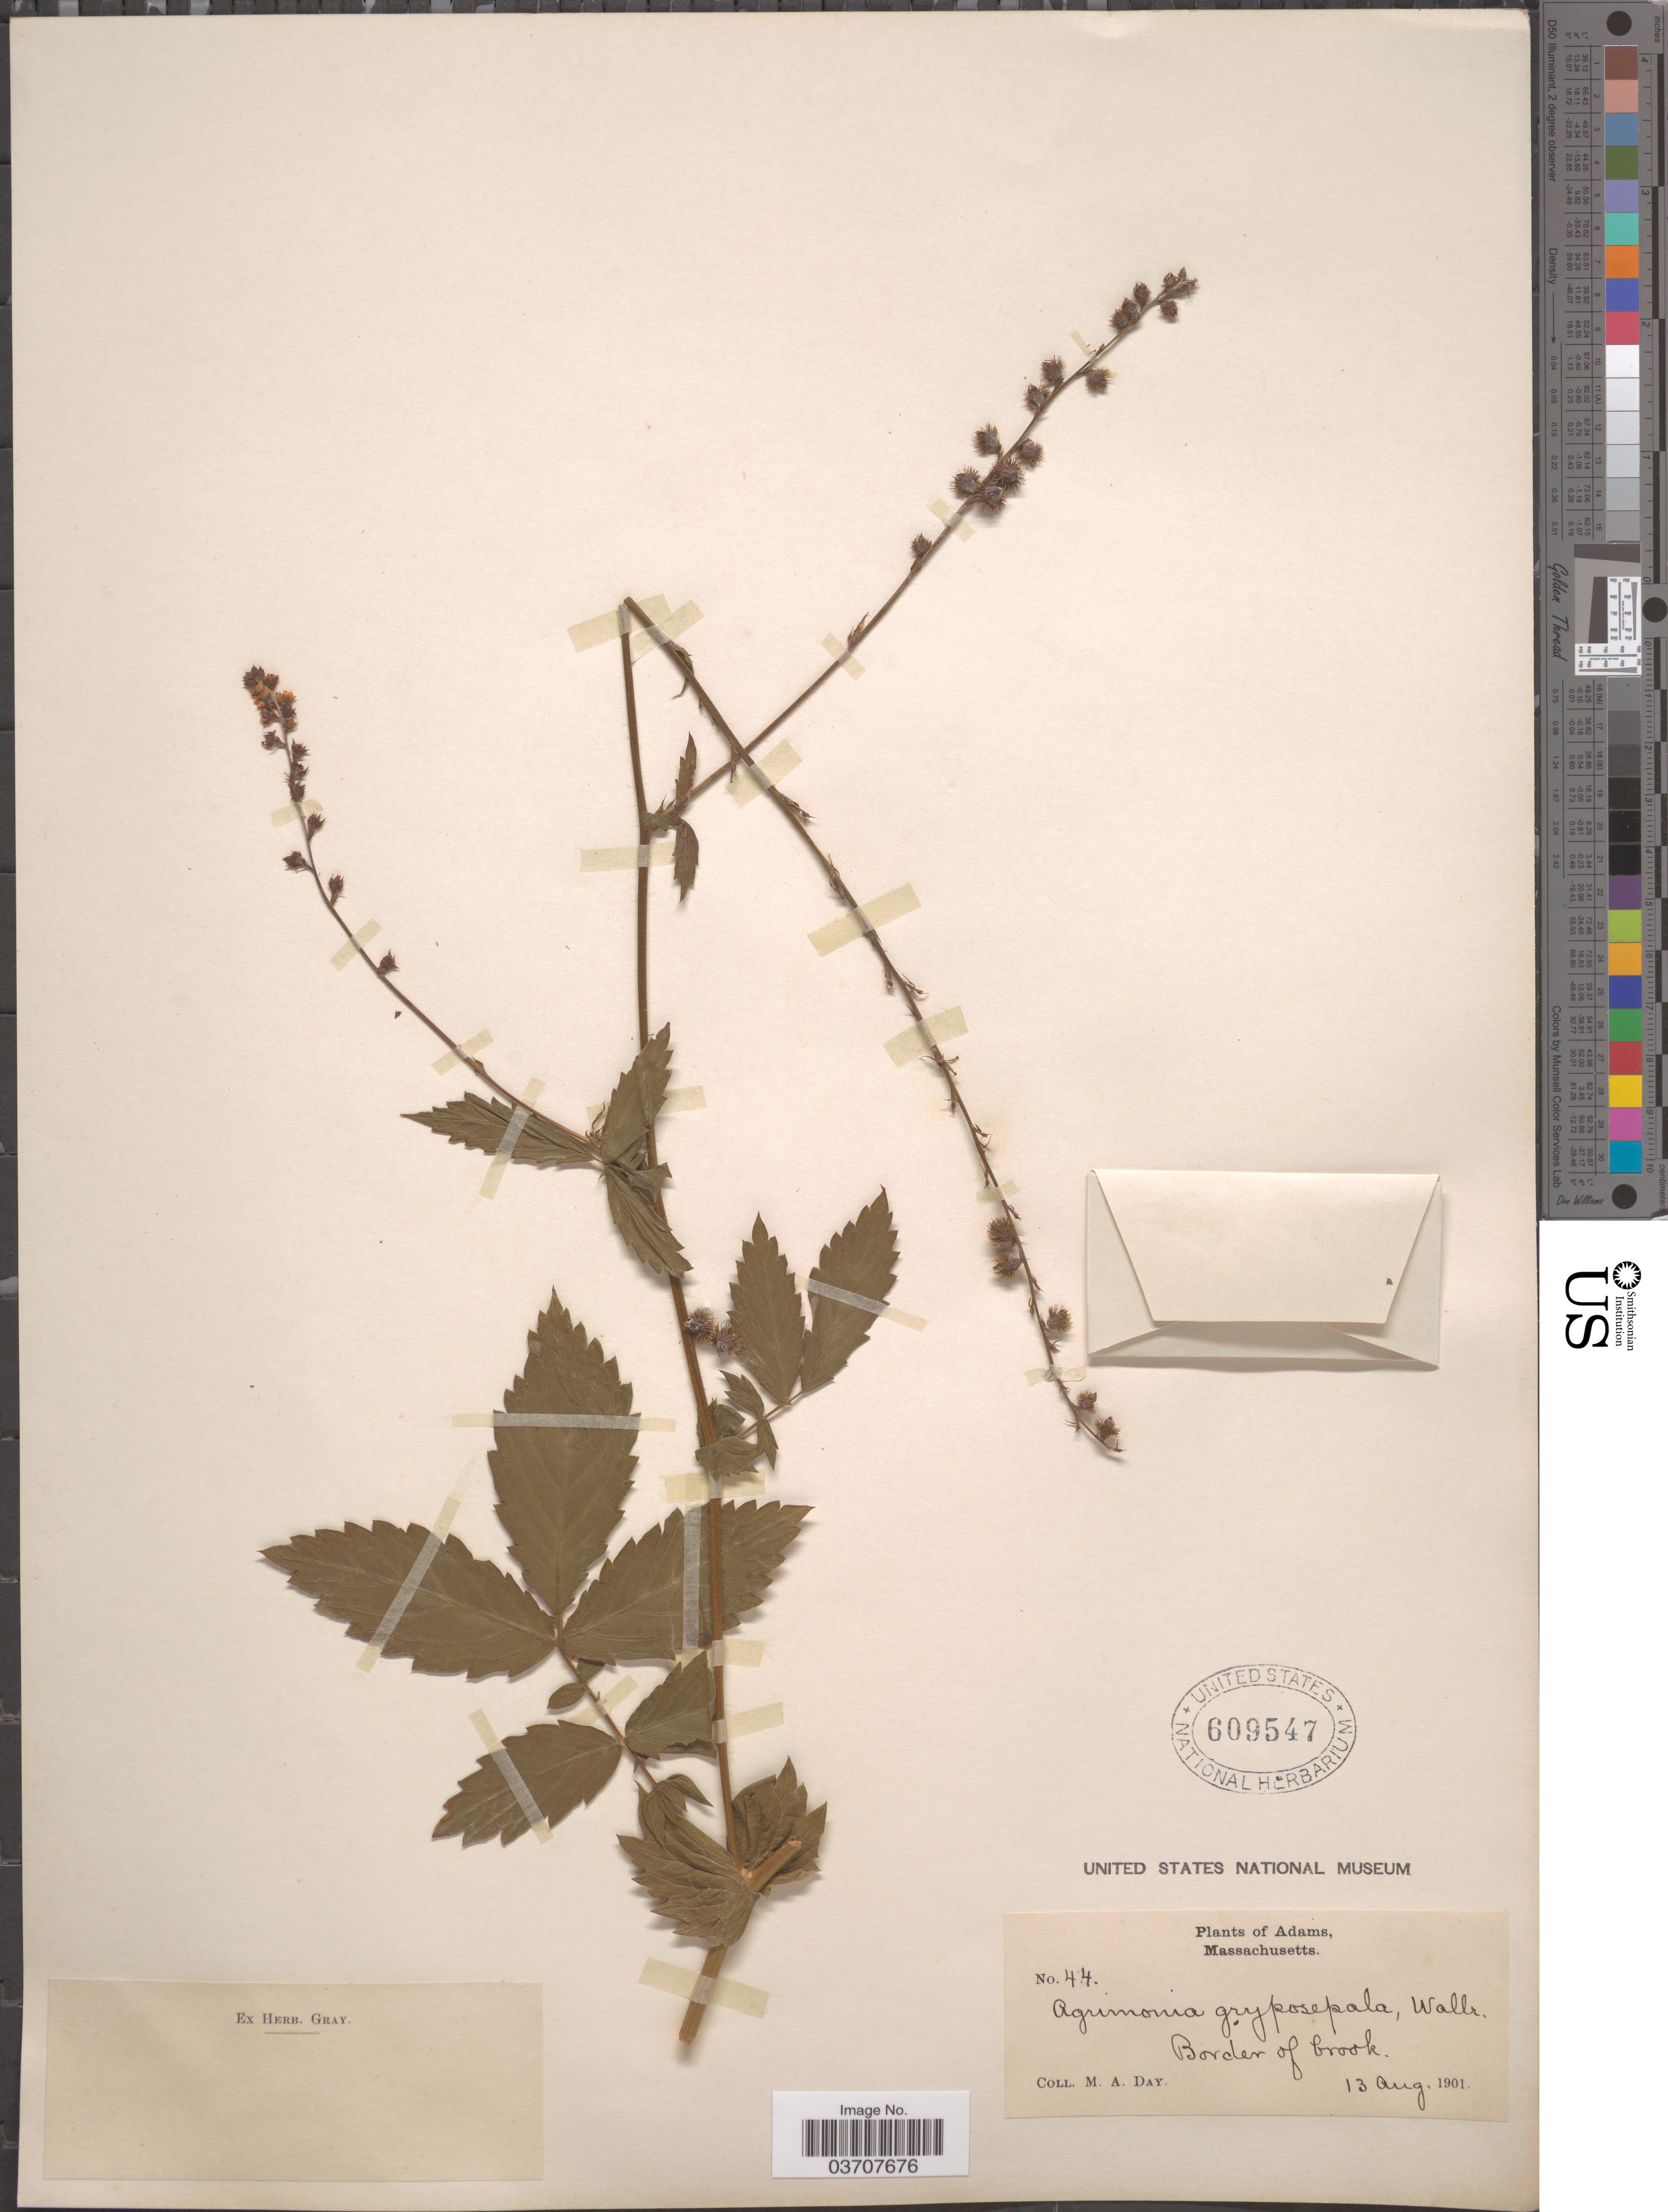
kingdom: Plantae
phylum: Tracheophyta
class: Magnoliopsida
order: Rosales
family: Rosaceae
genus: Agrimonia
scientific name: Agrimonia gryposepala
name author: Wallr.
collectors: M. Day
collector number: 44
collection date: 1901-08-13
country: United States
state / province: Massachusetts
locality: Adams. Border of brook.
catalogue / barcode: US 609547